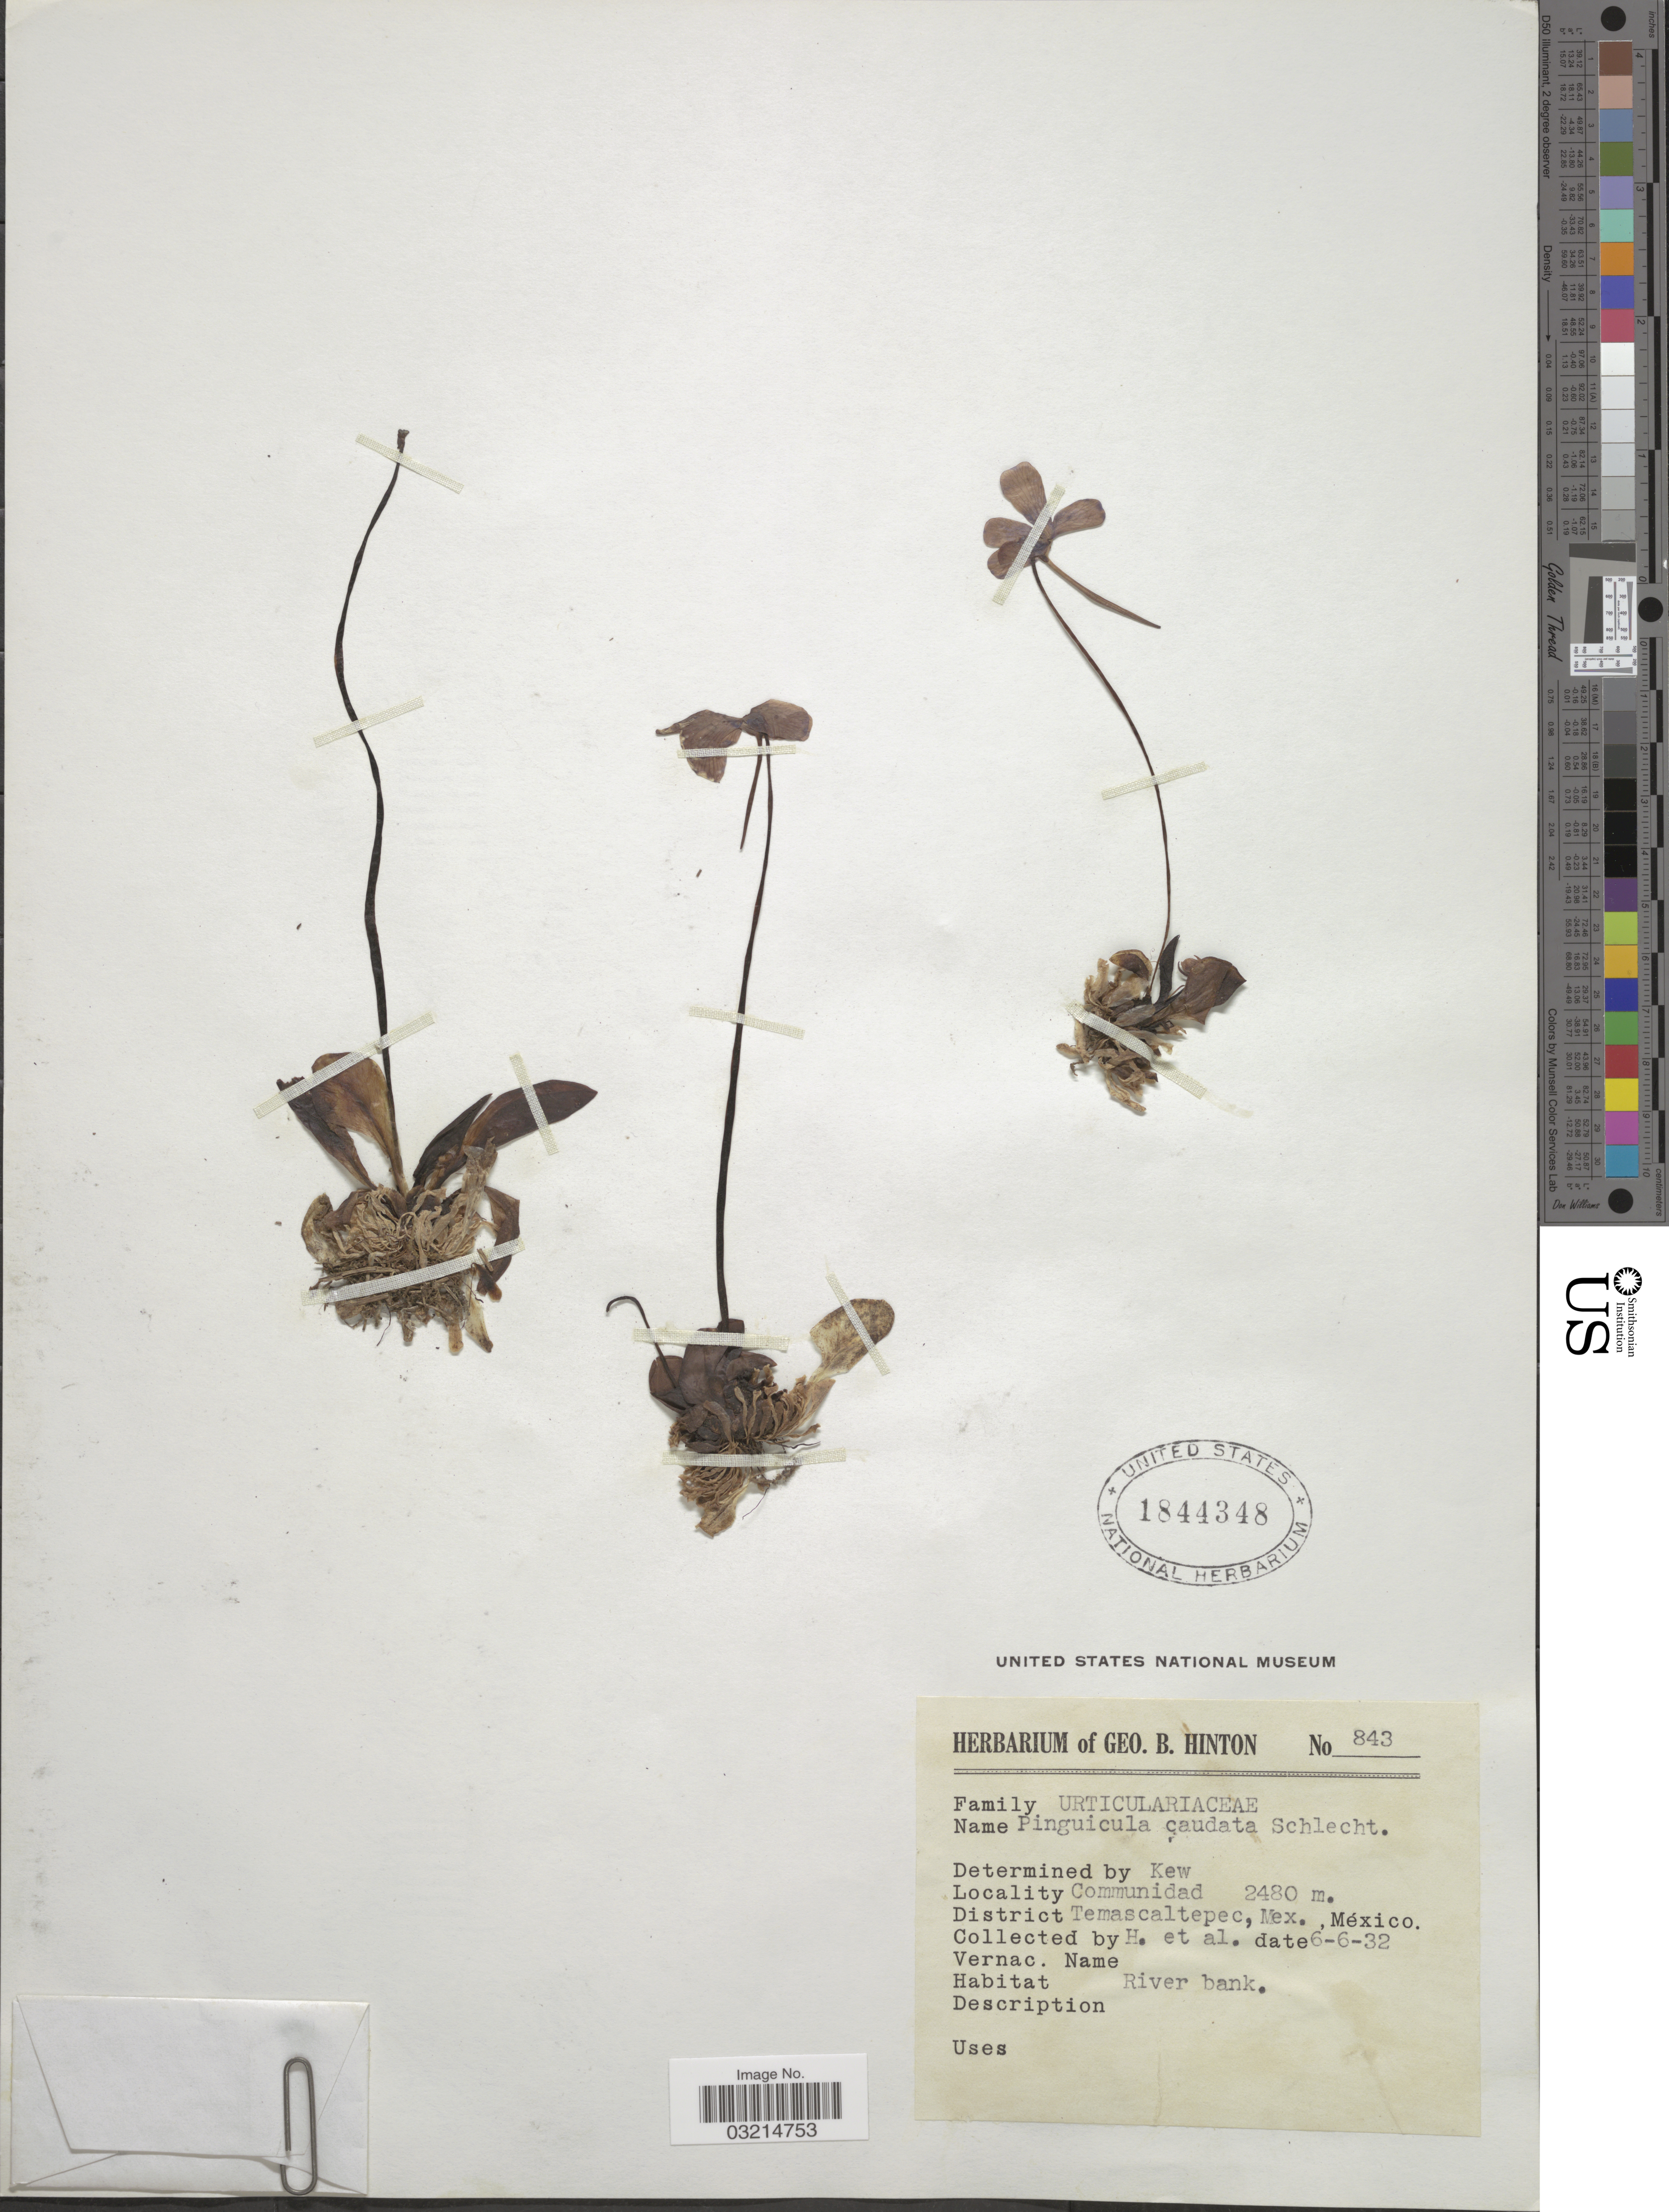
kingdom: Plantae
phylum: Tracheophyta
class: Magnoliopsida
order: Lamiales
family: Lentibulariaceae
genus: Pinguicula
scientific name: Pinguicula caudata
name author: Schltdl.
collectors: G. B. Hinton & et al.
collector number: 843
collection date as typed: Transcribed d/m/y: 6/6/32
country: Mexico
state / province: México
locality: Communidad, District Temascaltepec.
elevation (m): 2480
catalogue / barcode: US 1844348